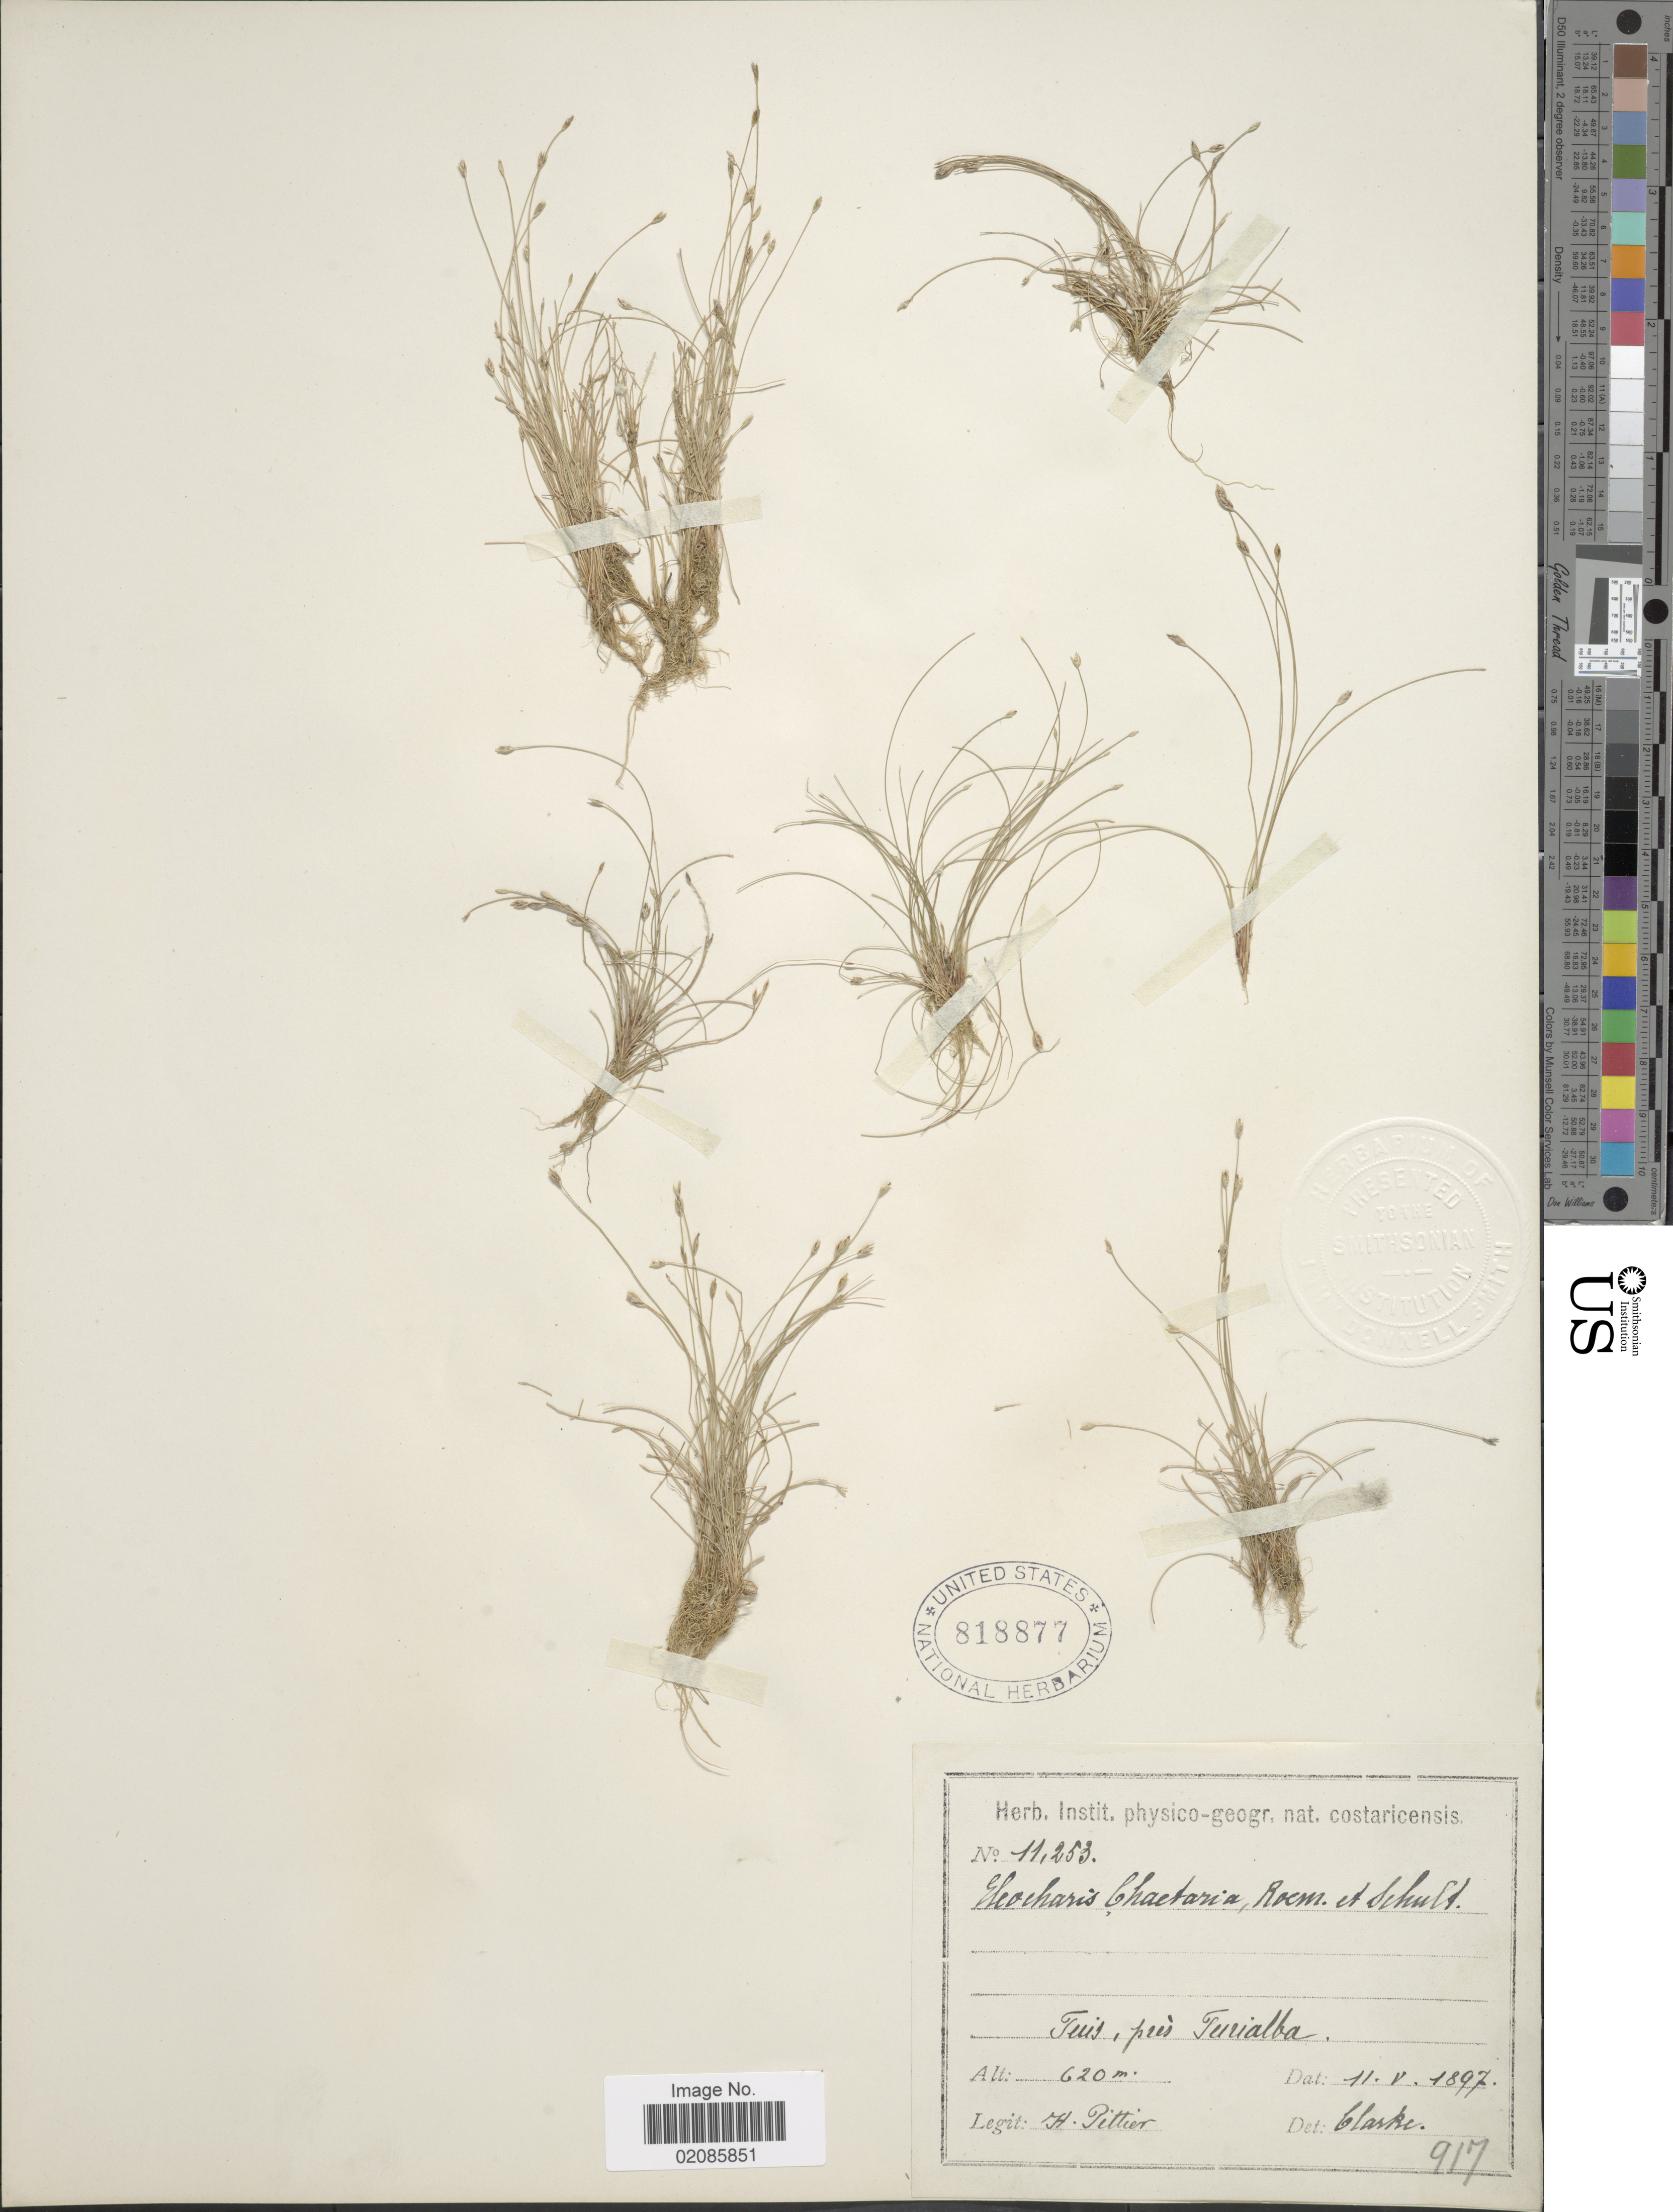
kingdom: Plantae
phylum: Tracheophyta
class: Liliopsida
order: Poales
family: Cyperaceae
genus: Eleocharis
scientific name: Eleocharis retroflexa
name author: (Poir.) Urb.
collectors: H. F. Pittier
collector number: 11253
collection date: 1897-05-11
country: Costa Rica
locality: Tuis, près Terrialba.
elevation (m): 620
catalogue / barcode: US 818877